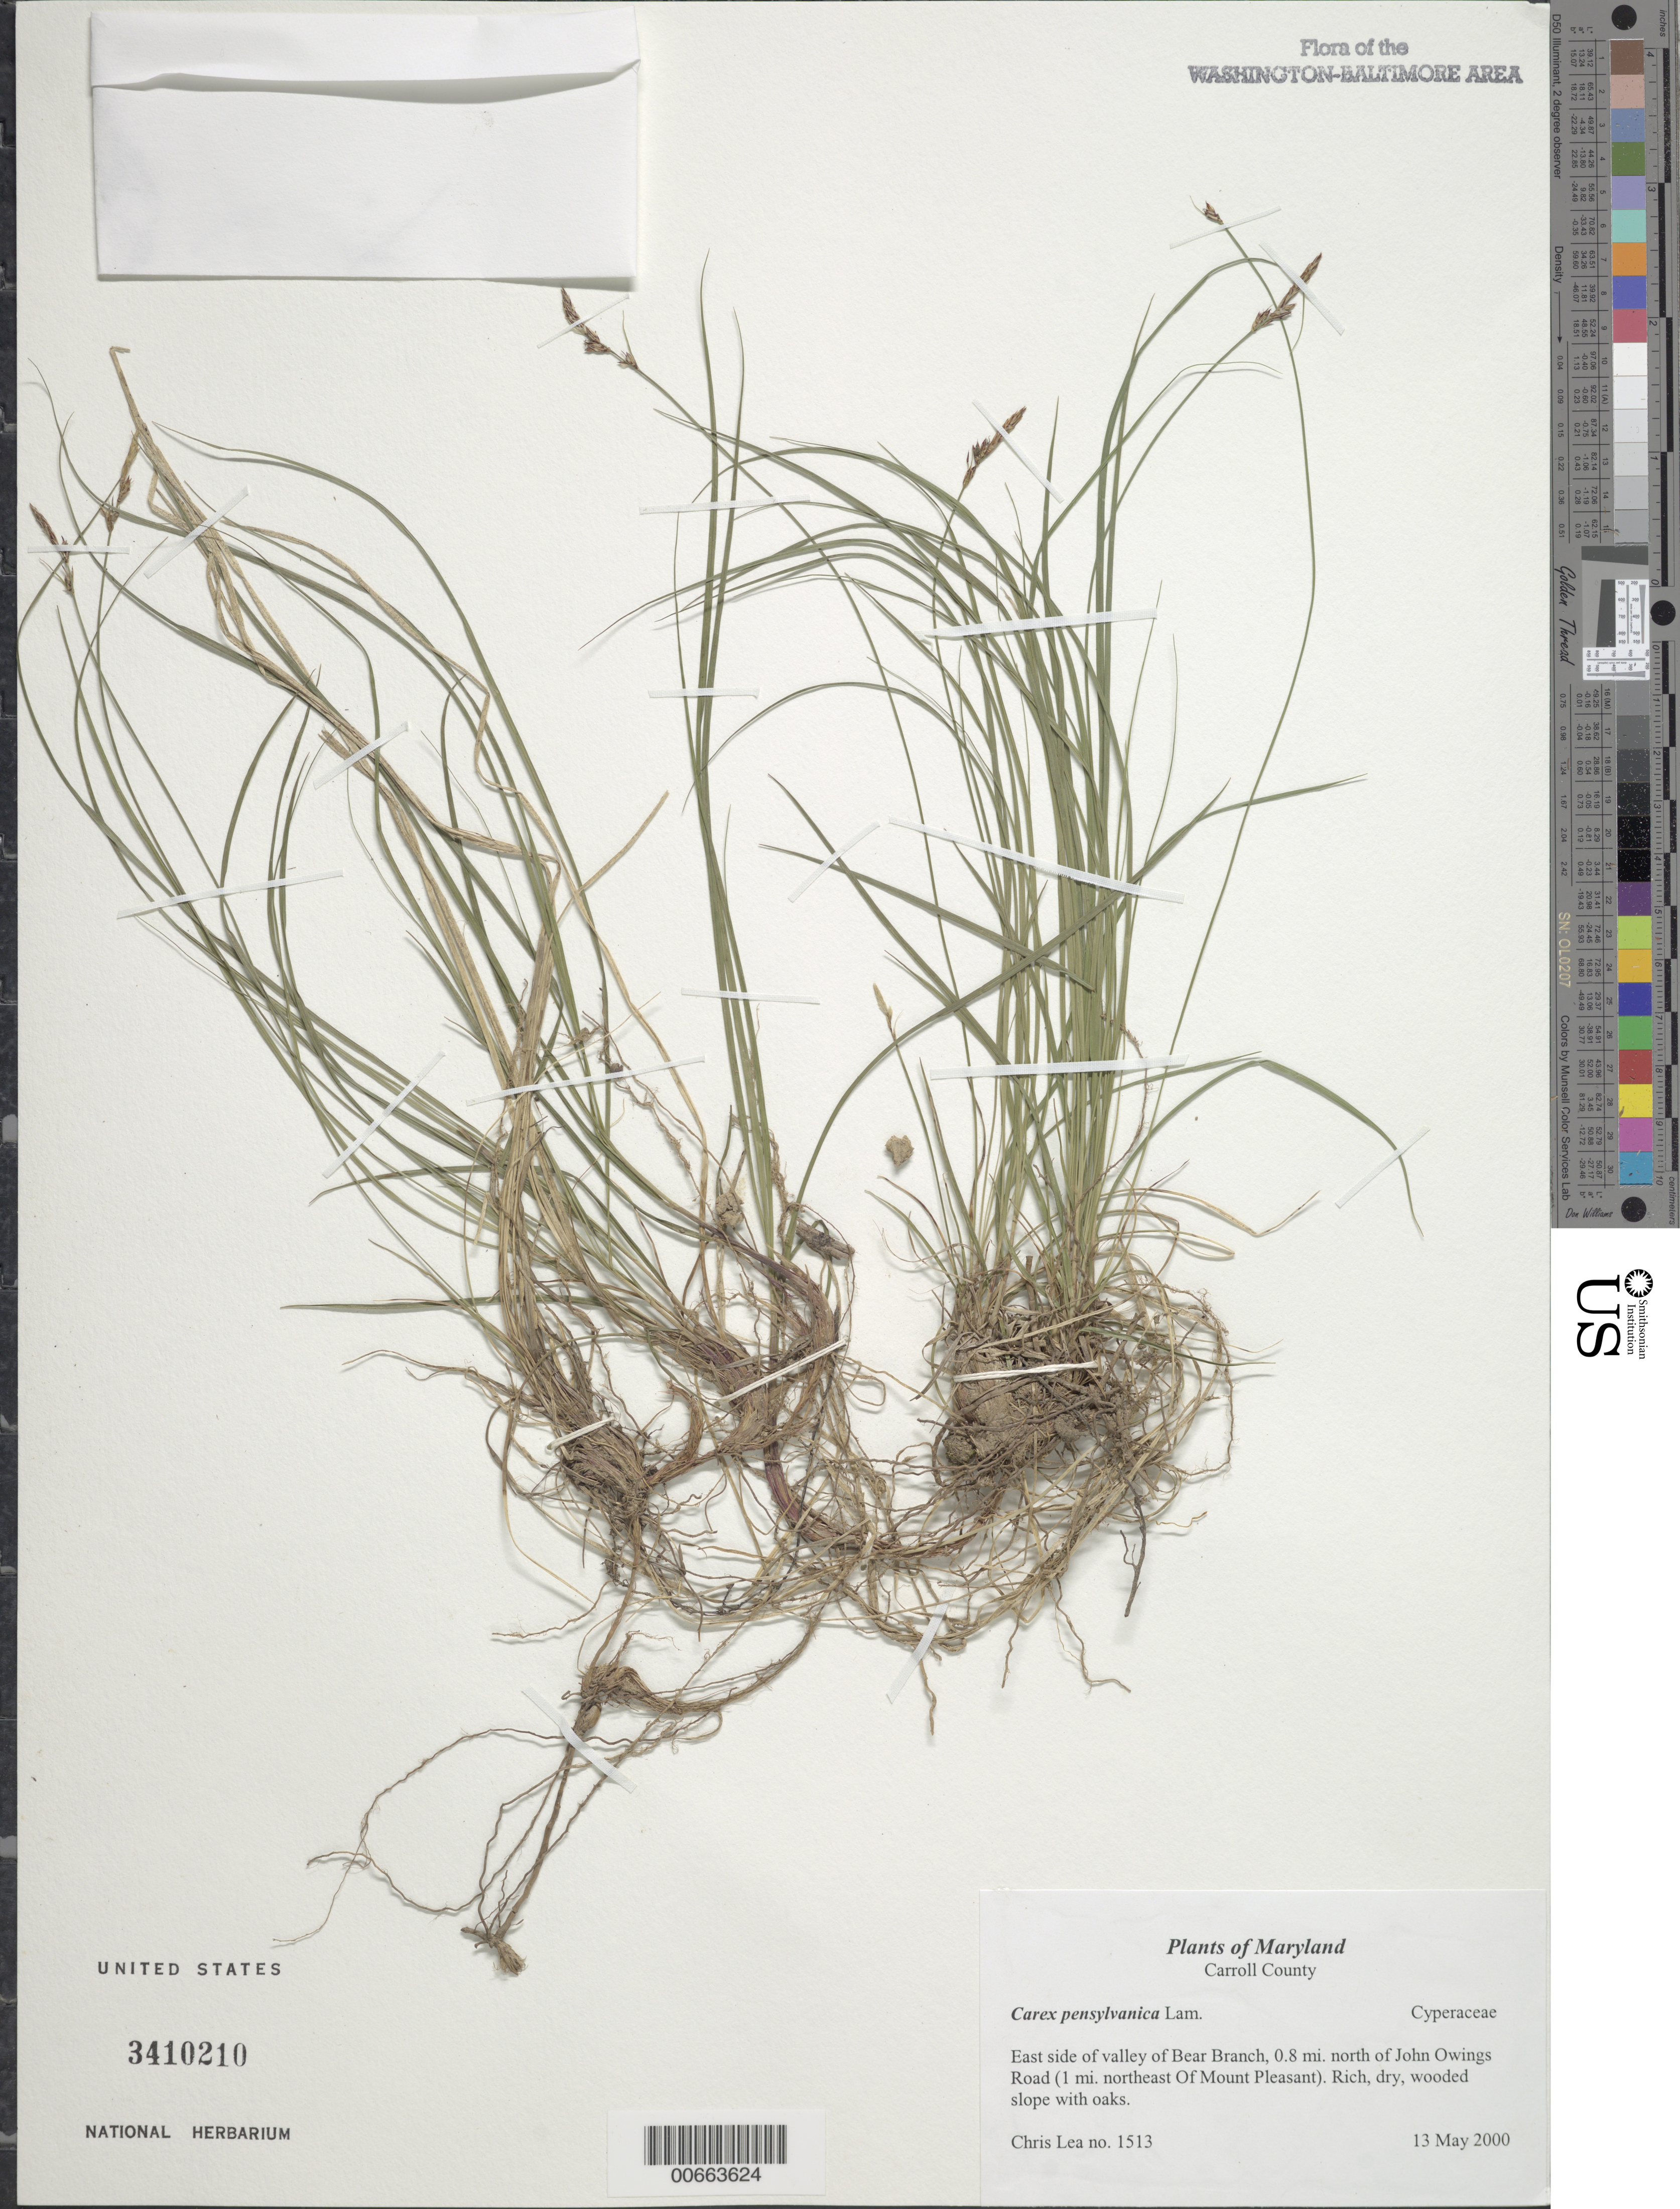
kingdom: Plantae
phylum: Tracheophyta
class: Liliopsida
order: Poales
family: Cyperaceae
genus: Carex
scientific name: Carex pensylvanica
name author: Lam.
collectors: C. Lea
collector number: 1513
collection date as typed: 13 May 2000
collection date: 2000-05-13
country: United States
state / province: Maryland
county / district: Carroll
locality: East side of valley of Bear Branch, 0.8 mi. north of John Owings Road (1 mi. northeast of Mount Pleasant).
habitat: Rich dry wooded slope with oaks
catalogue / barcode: US 3410210